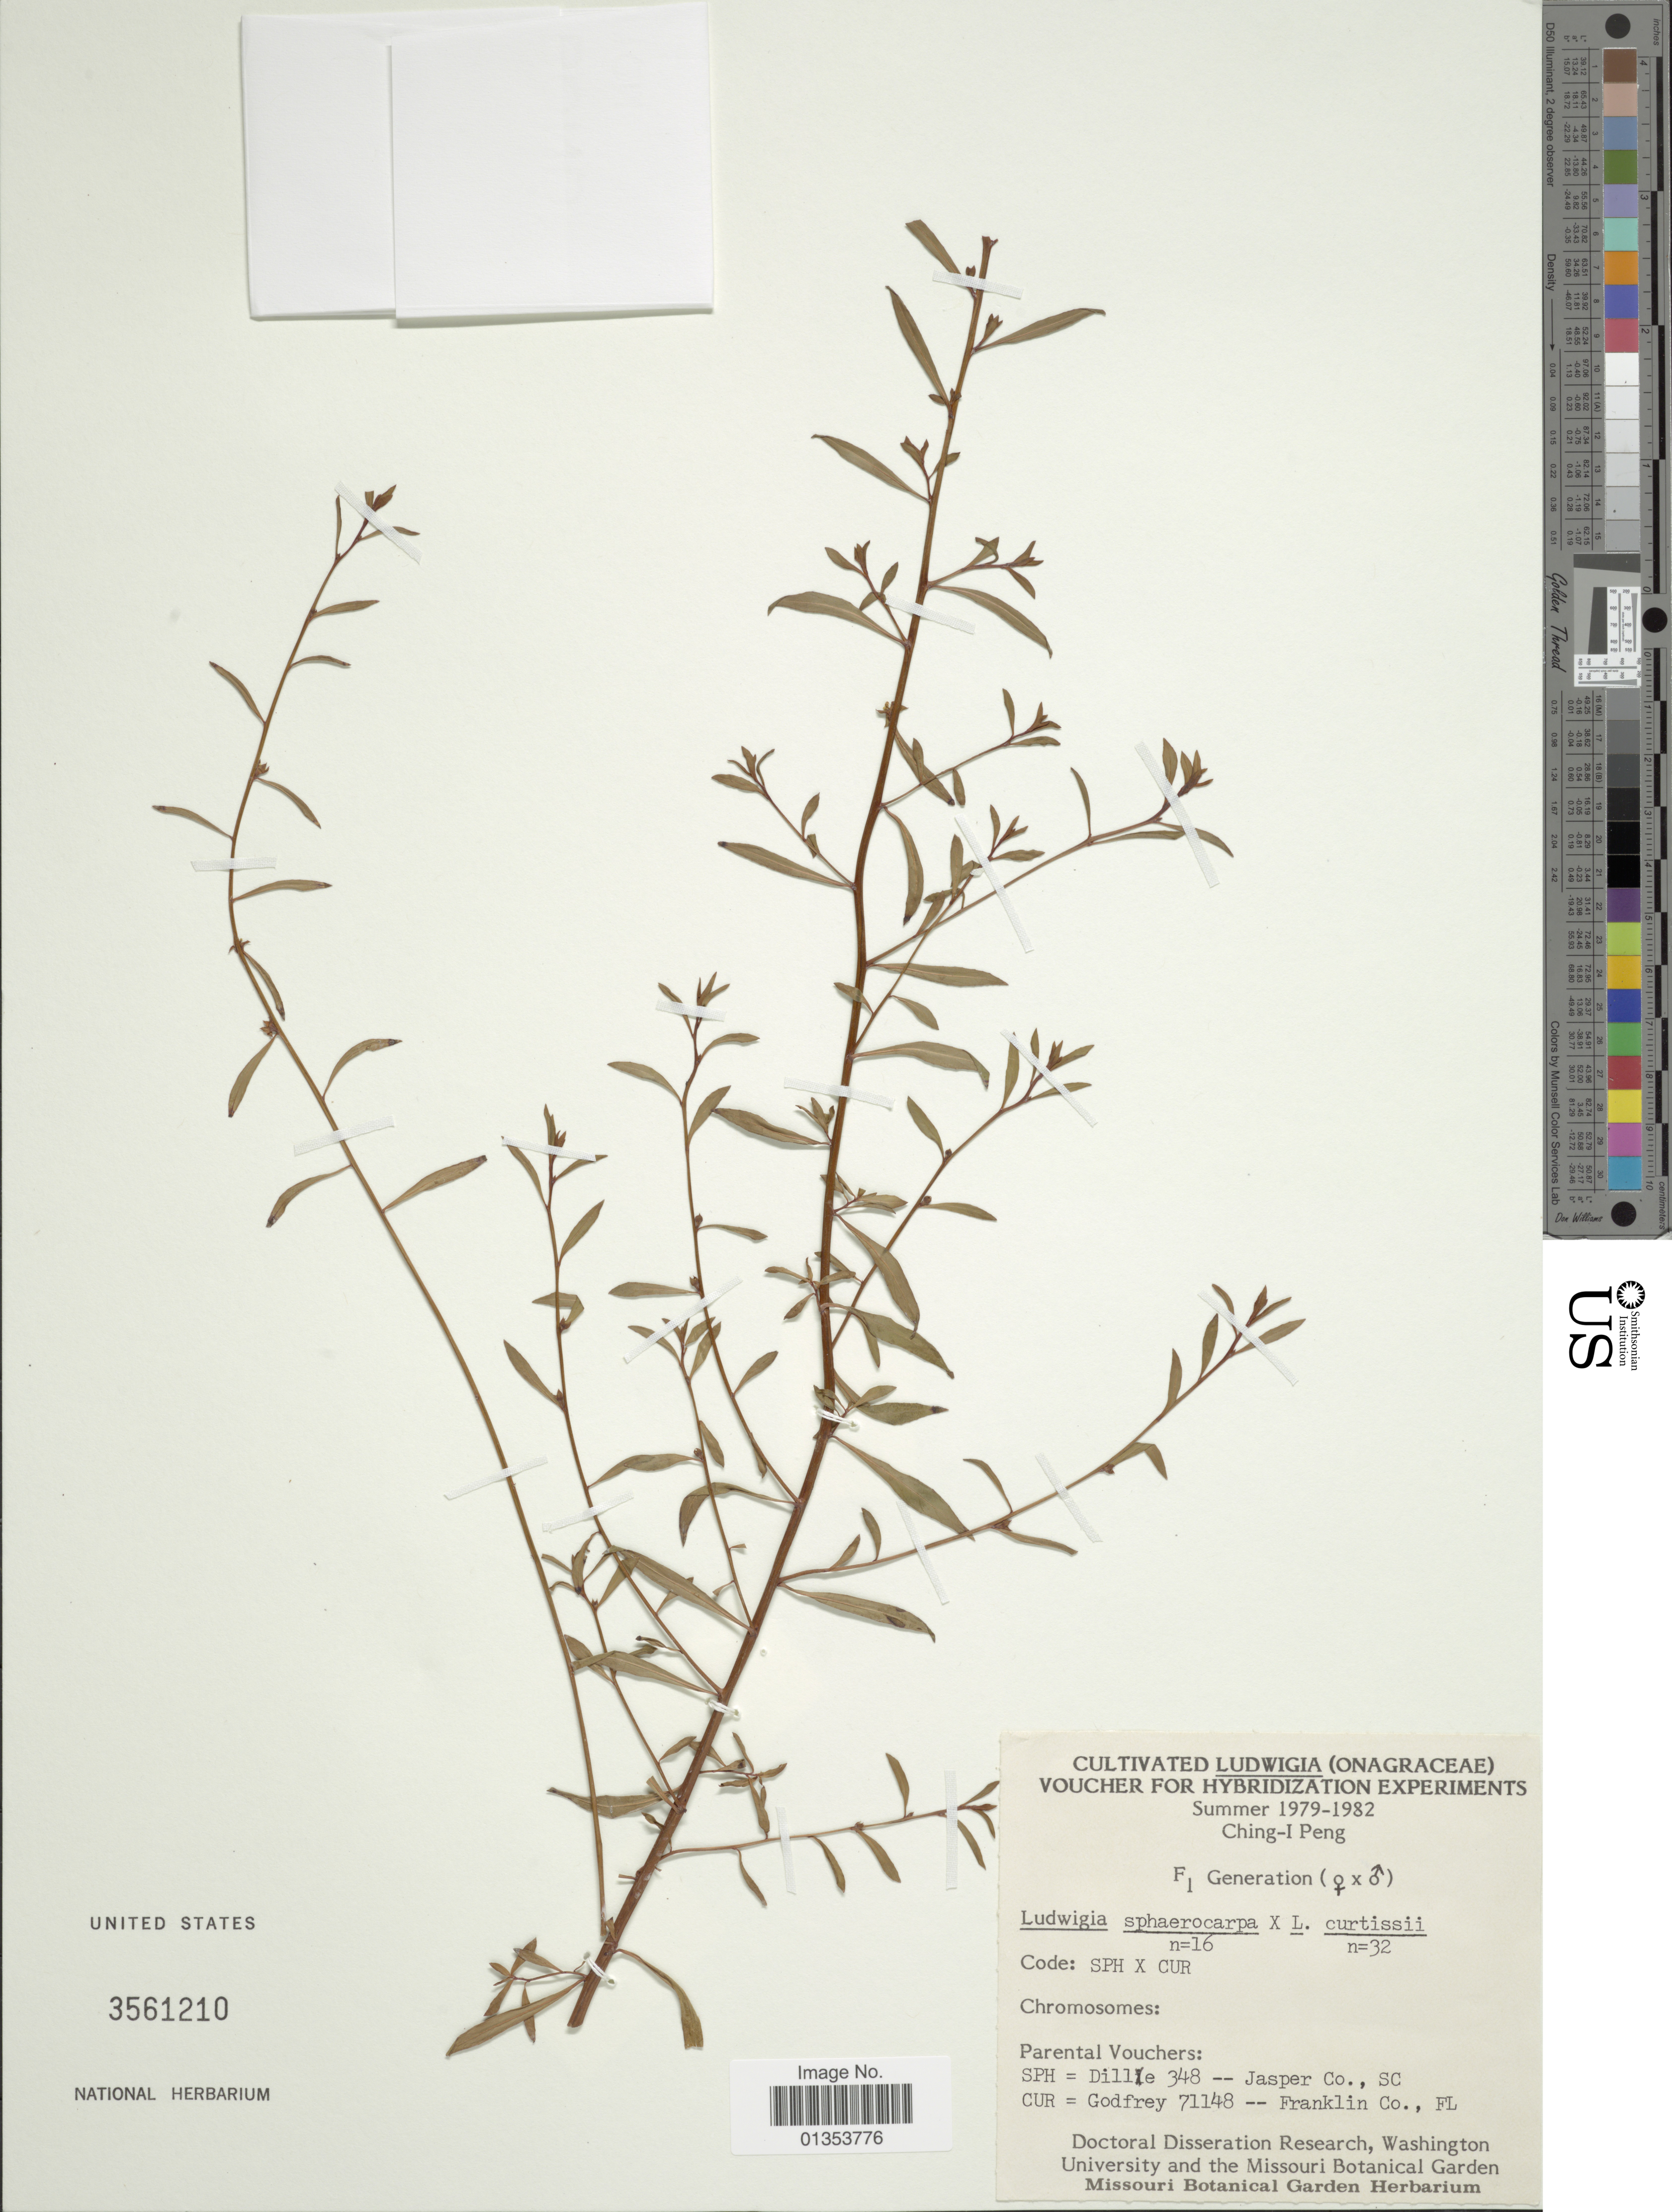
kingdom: Plantae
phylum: Tracheophyta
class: Magnoliopsida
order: Myrtales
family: Onagraceae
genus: Ludwigia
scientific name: Ludwigia sphaerocarpa x L. curtissii Chapm.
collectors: C.-I Peng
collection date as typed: Summer 1979 - 1982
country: United States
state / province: Missouri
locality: Missouri Botanical Garden (cultivated)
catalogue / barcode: US 3561210